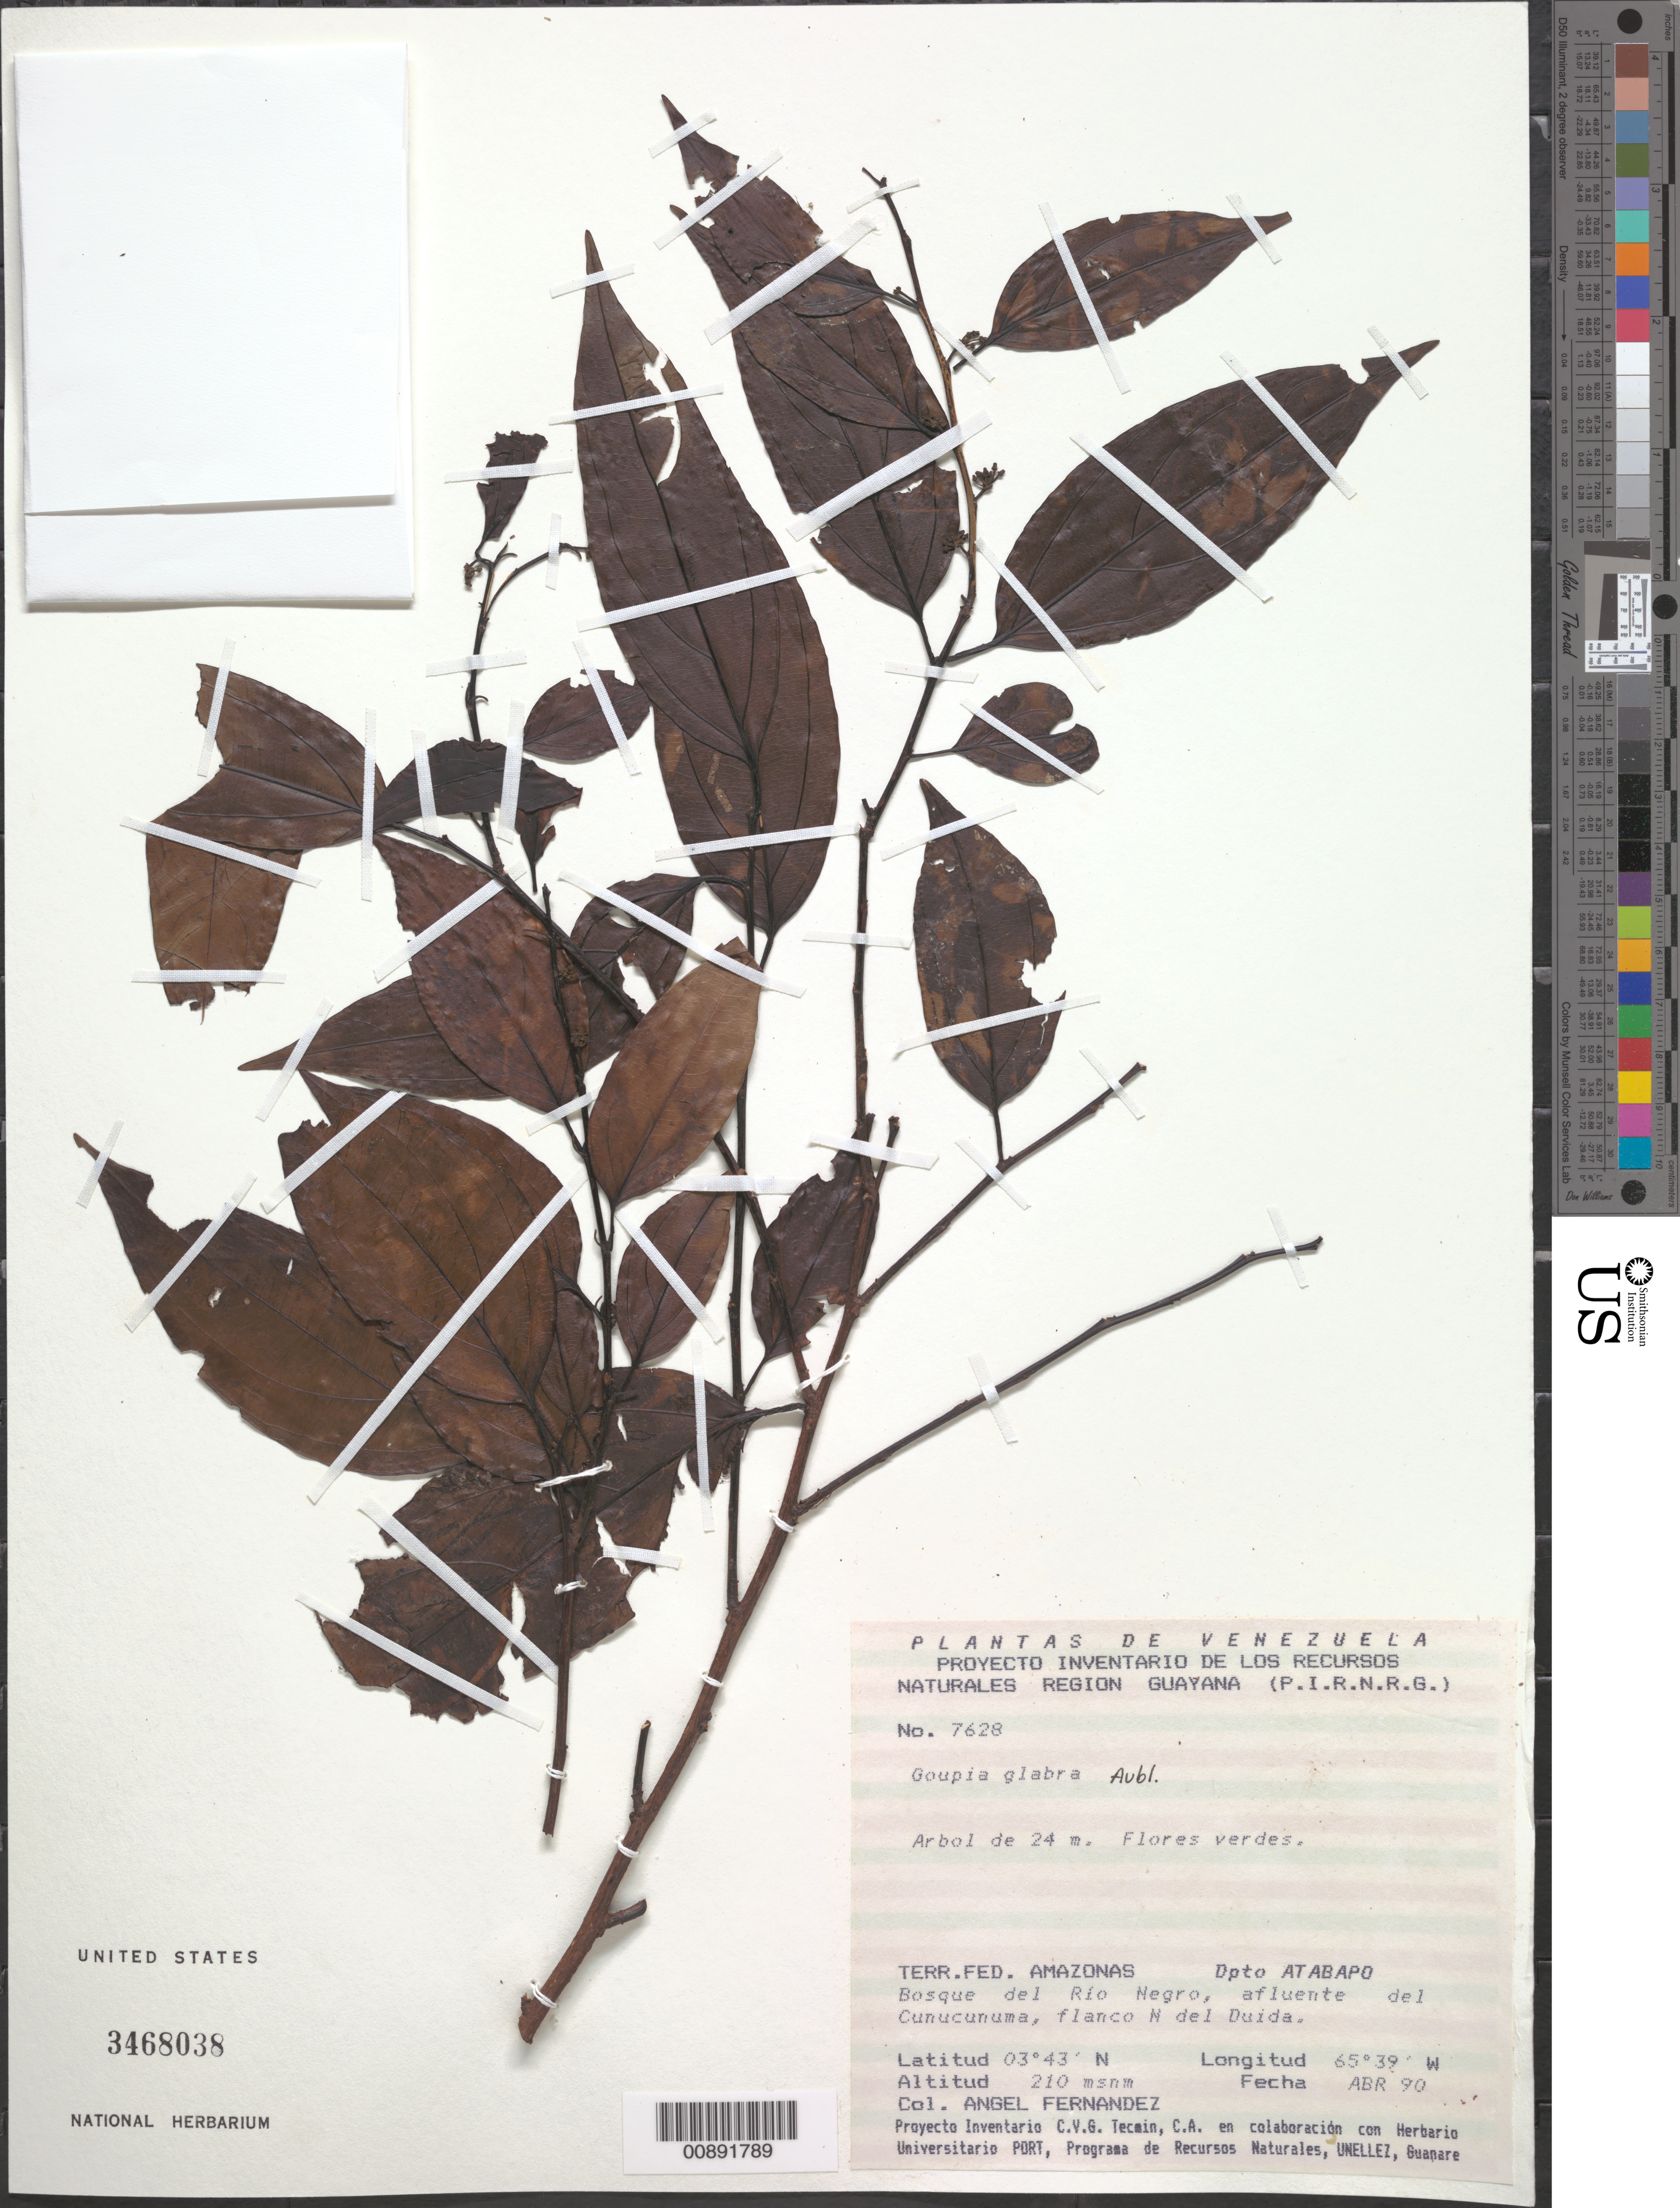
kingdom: Plantae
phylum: Tracheophyta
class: Magnoliopsida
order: Malpighiales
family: Goupiaceae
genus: Goupia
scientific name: Goupia glabra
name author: Aubl.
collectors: A. Fernández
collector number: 7628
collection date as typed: Apr-90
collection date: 1990-04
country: Venezuela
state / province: Amazonas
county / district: Atabapo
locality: Río Negro, afluente del Cunucunama, flanco N del Duída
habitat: Bosque del Rio Negro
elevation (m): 210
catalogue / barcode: US 3468038